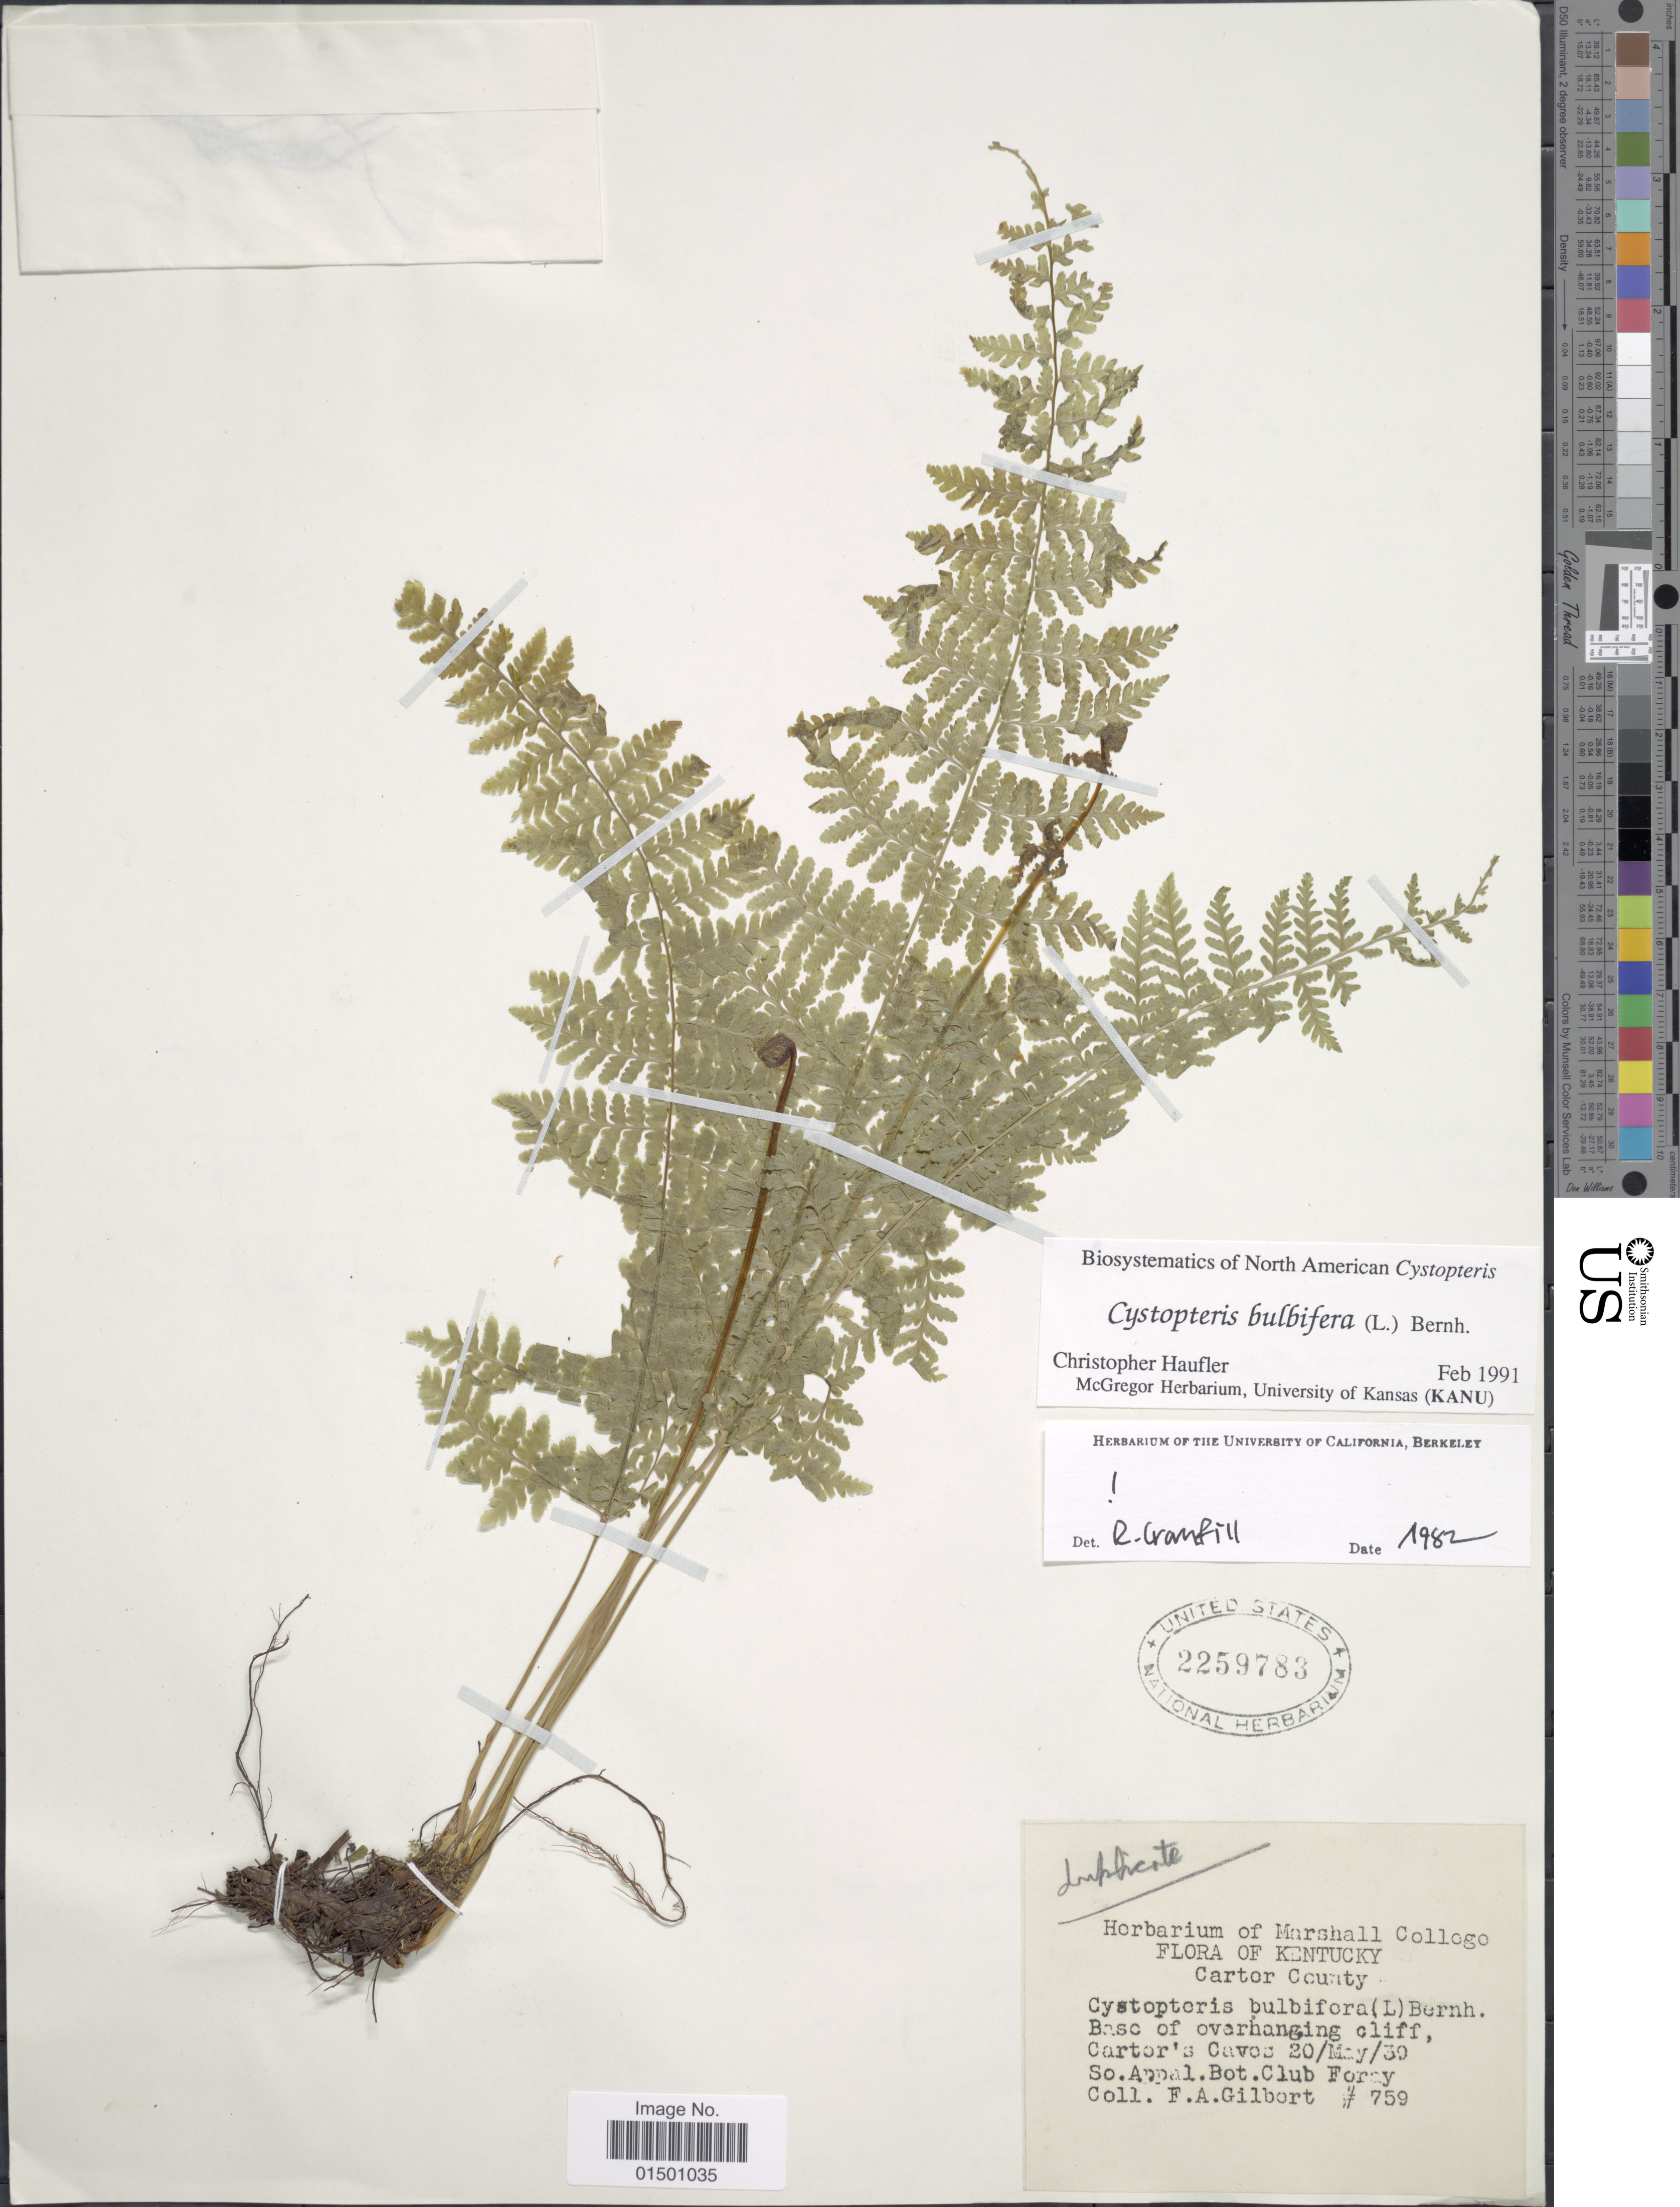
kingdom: Plantae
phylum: Tracheophyta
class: Polypodiopsida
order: Polypodiales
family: Cystopteridaceae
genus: Cystopteris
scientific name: Cystopteris bulbifera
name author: (L.) Bernh.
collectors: F. A. Gilbert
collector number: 759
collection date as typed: Transcribed d/m/y: 20/5/39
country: United States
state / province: Kentucky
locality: Carter County, Carter's Caves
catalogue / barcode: US 2259783